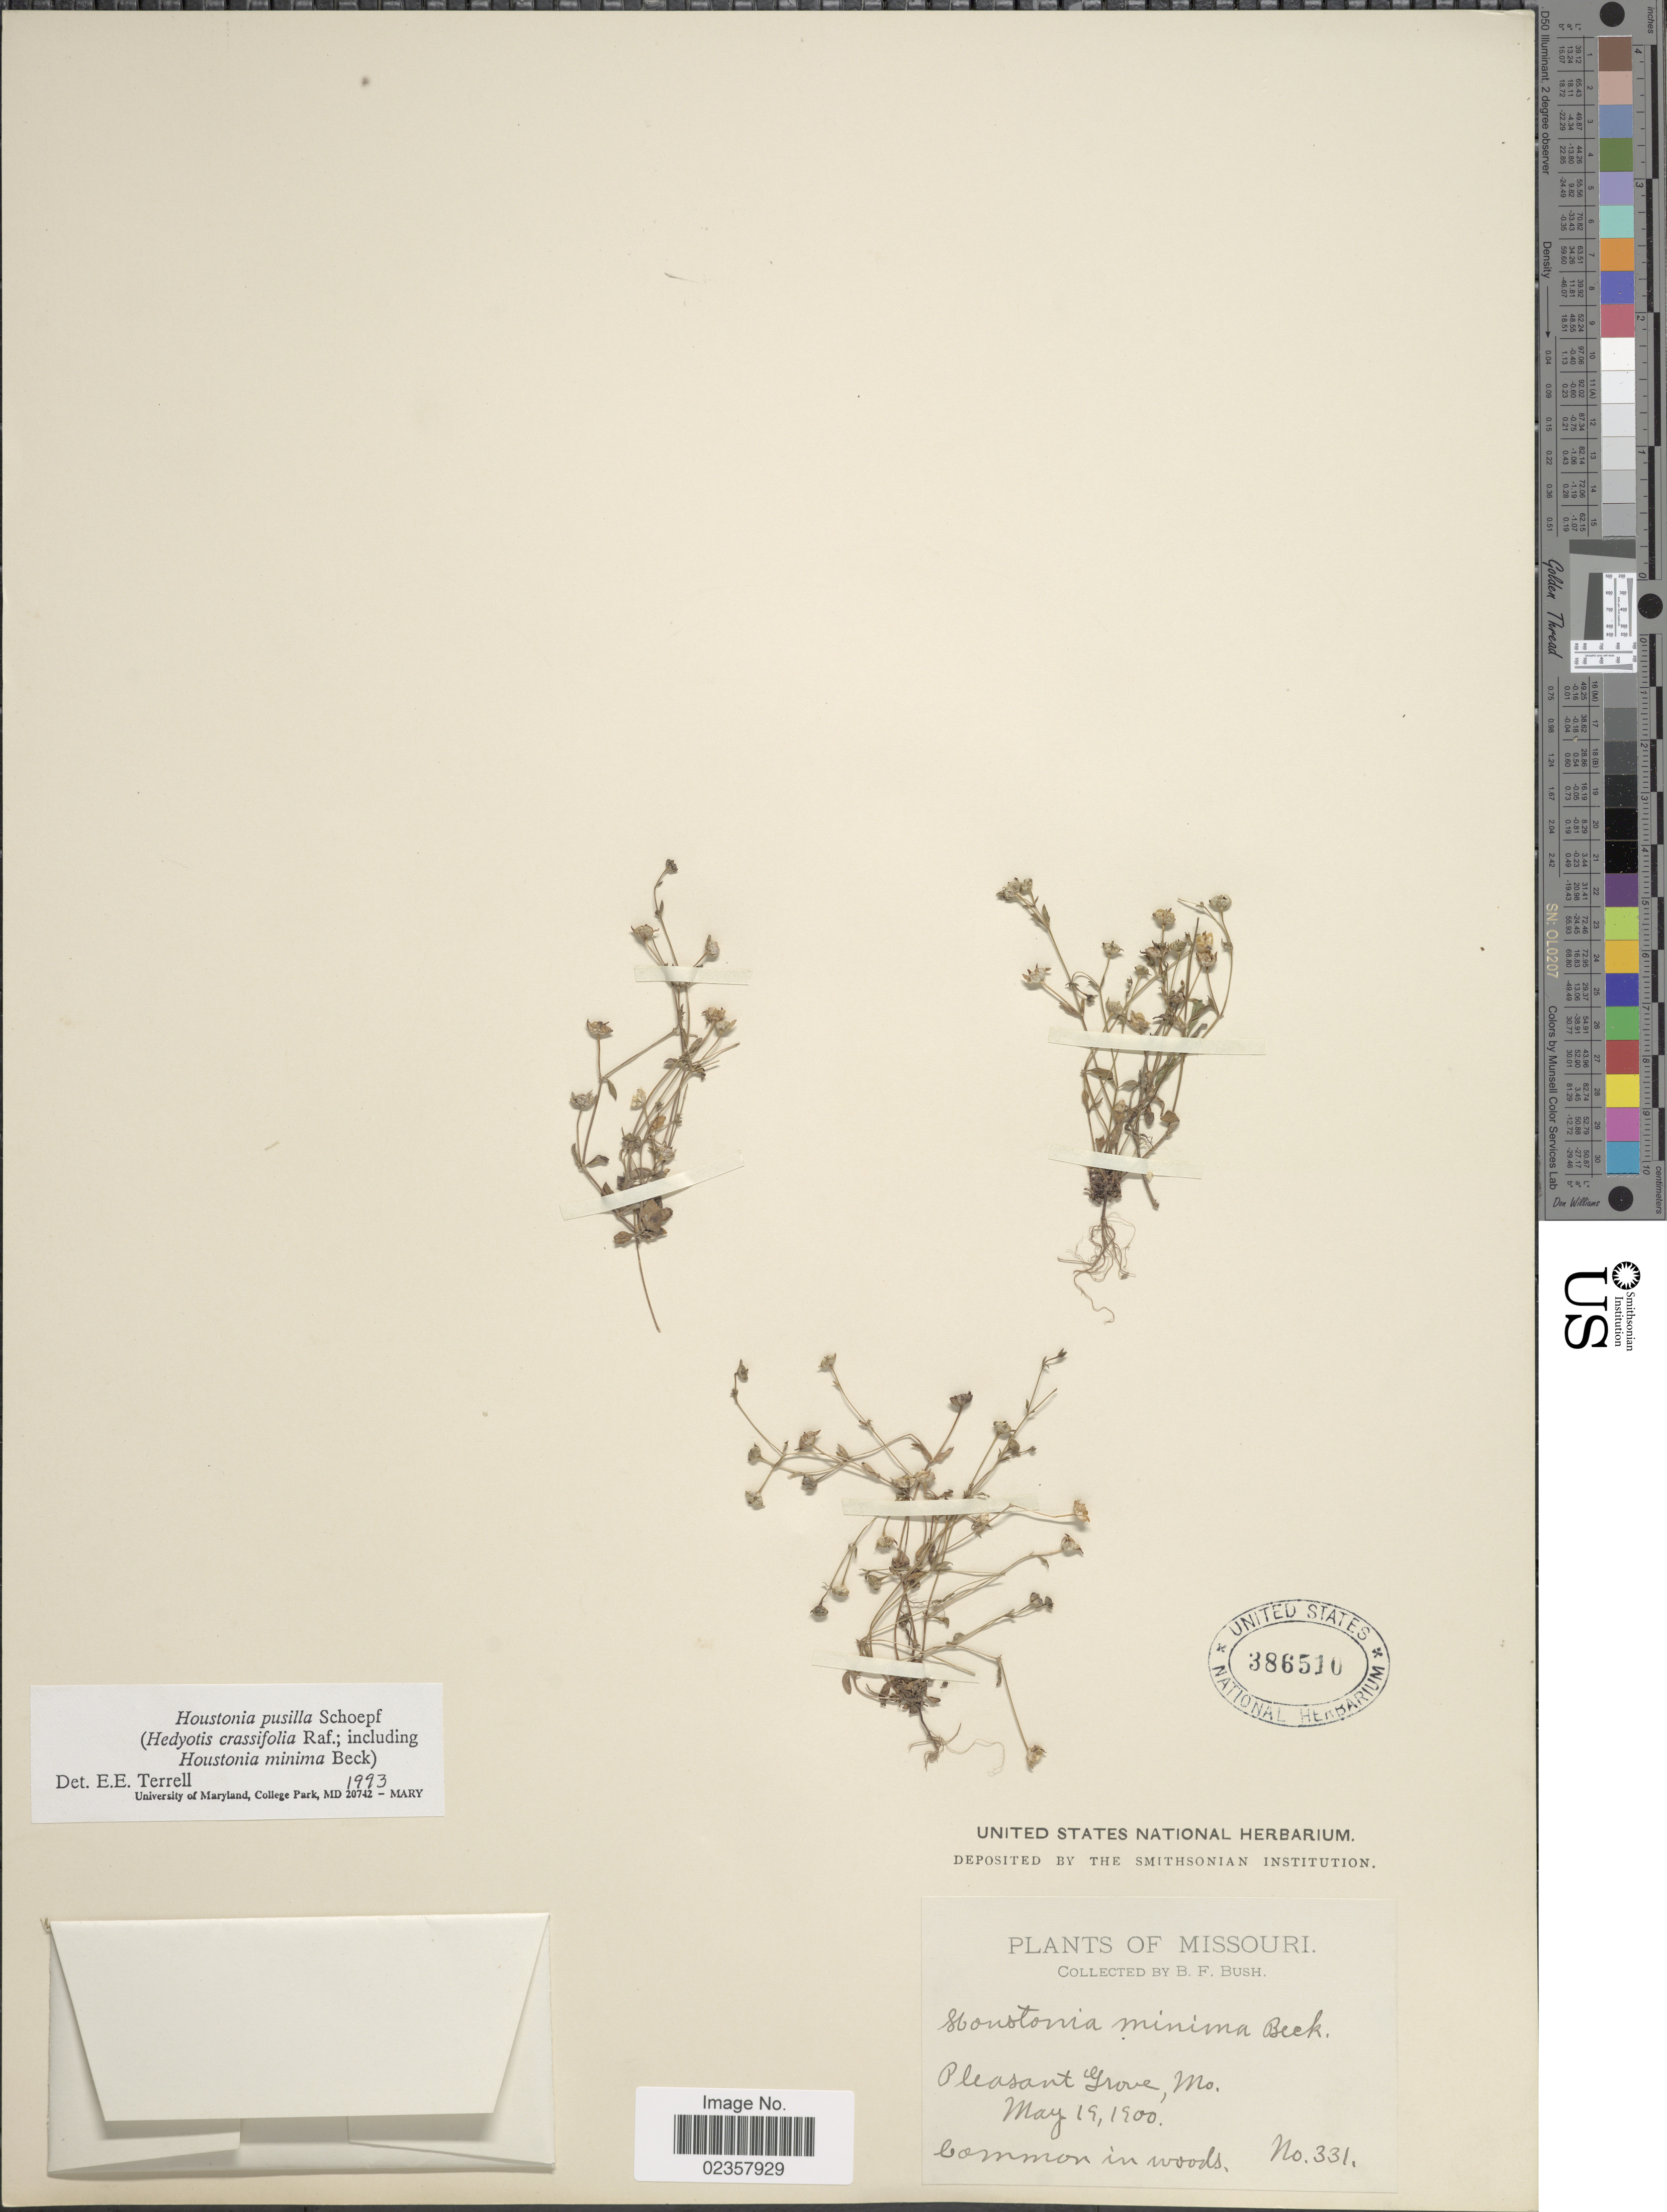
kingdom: Plantae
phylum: Tracheophyta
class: Magnoliopsida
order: Gentianales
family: Rubiaceae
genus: Houstonia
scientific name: Houstonia pusilla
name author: Schoepf.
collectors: B. F. Bush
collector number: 331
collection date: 1900-05-19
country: United States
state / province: Missouri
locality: Pleasant Grove, Mo.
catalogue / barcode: US 386510